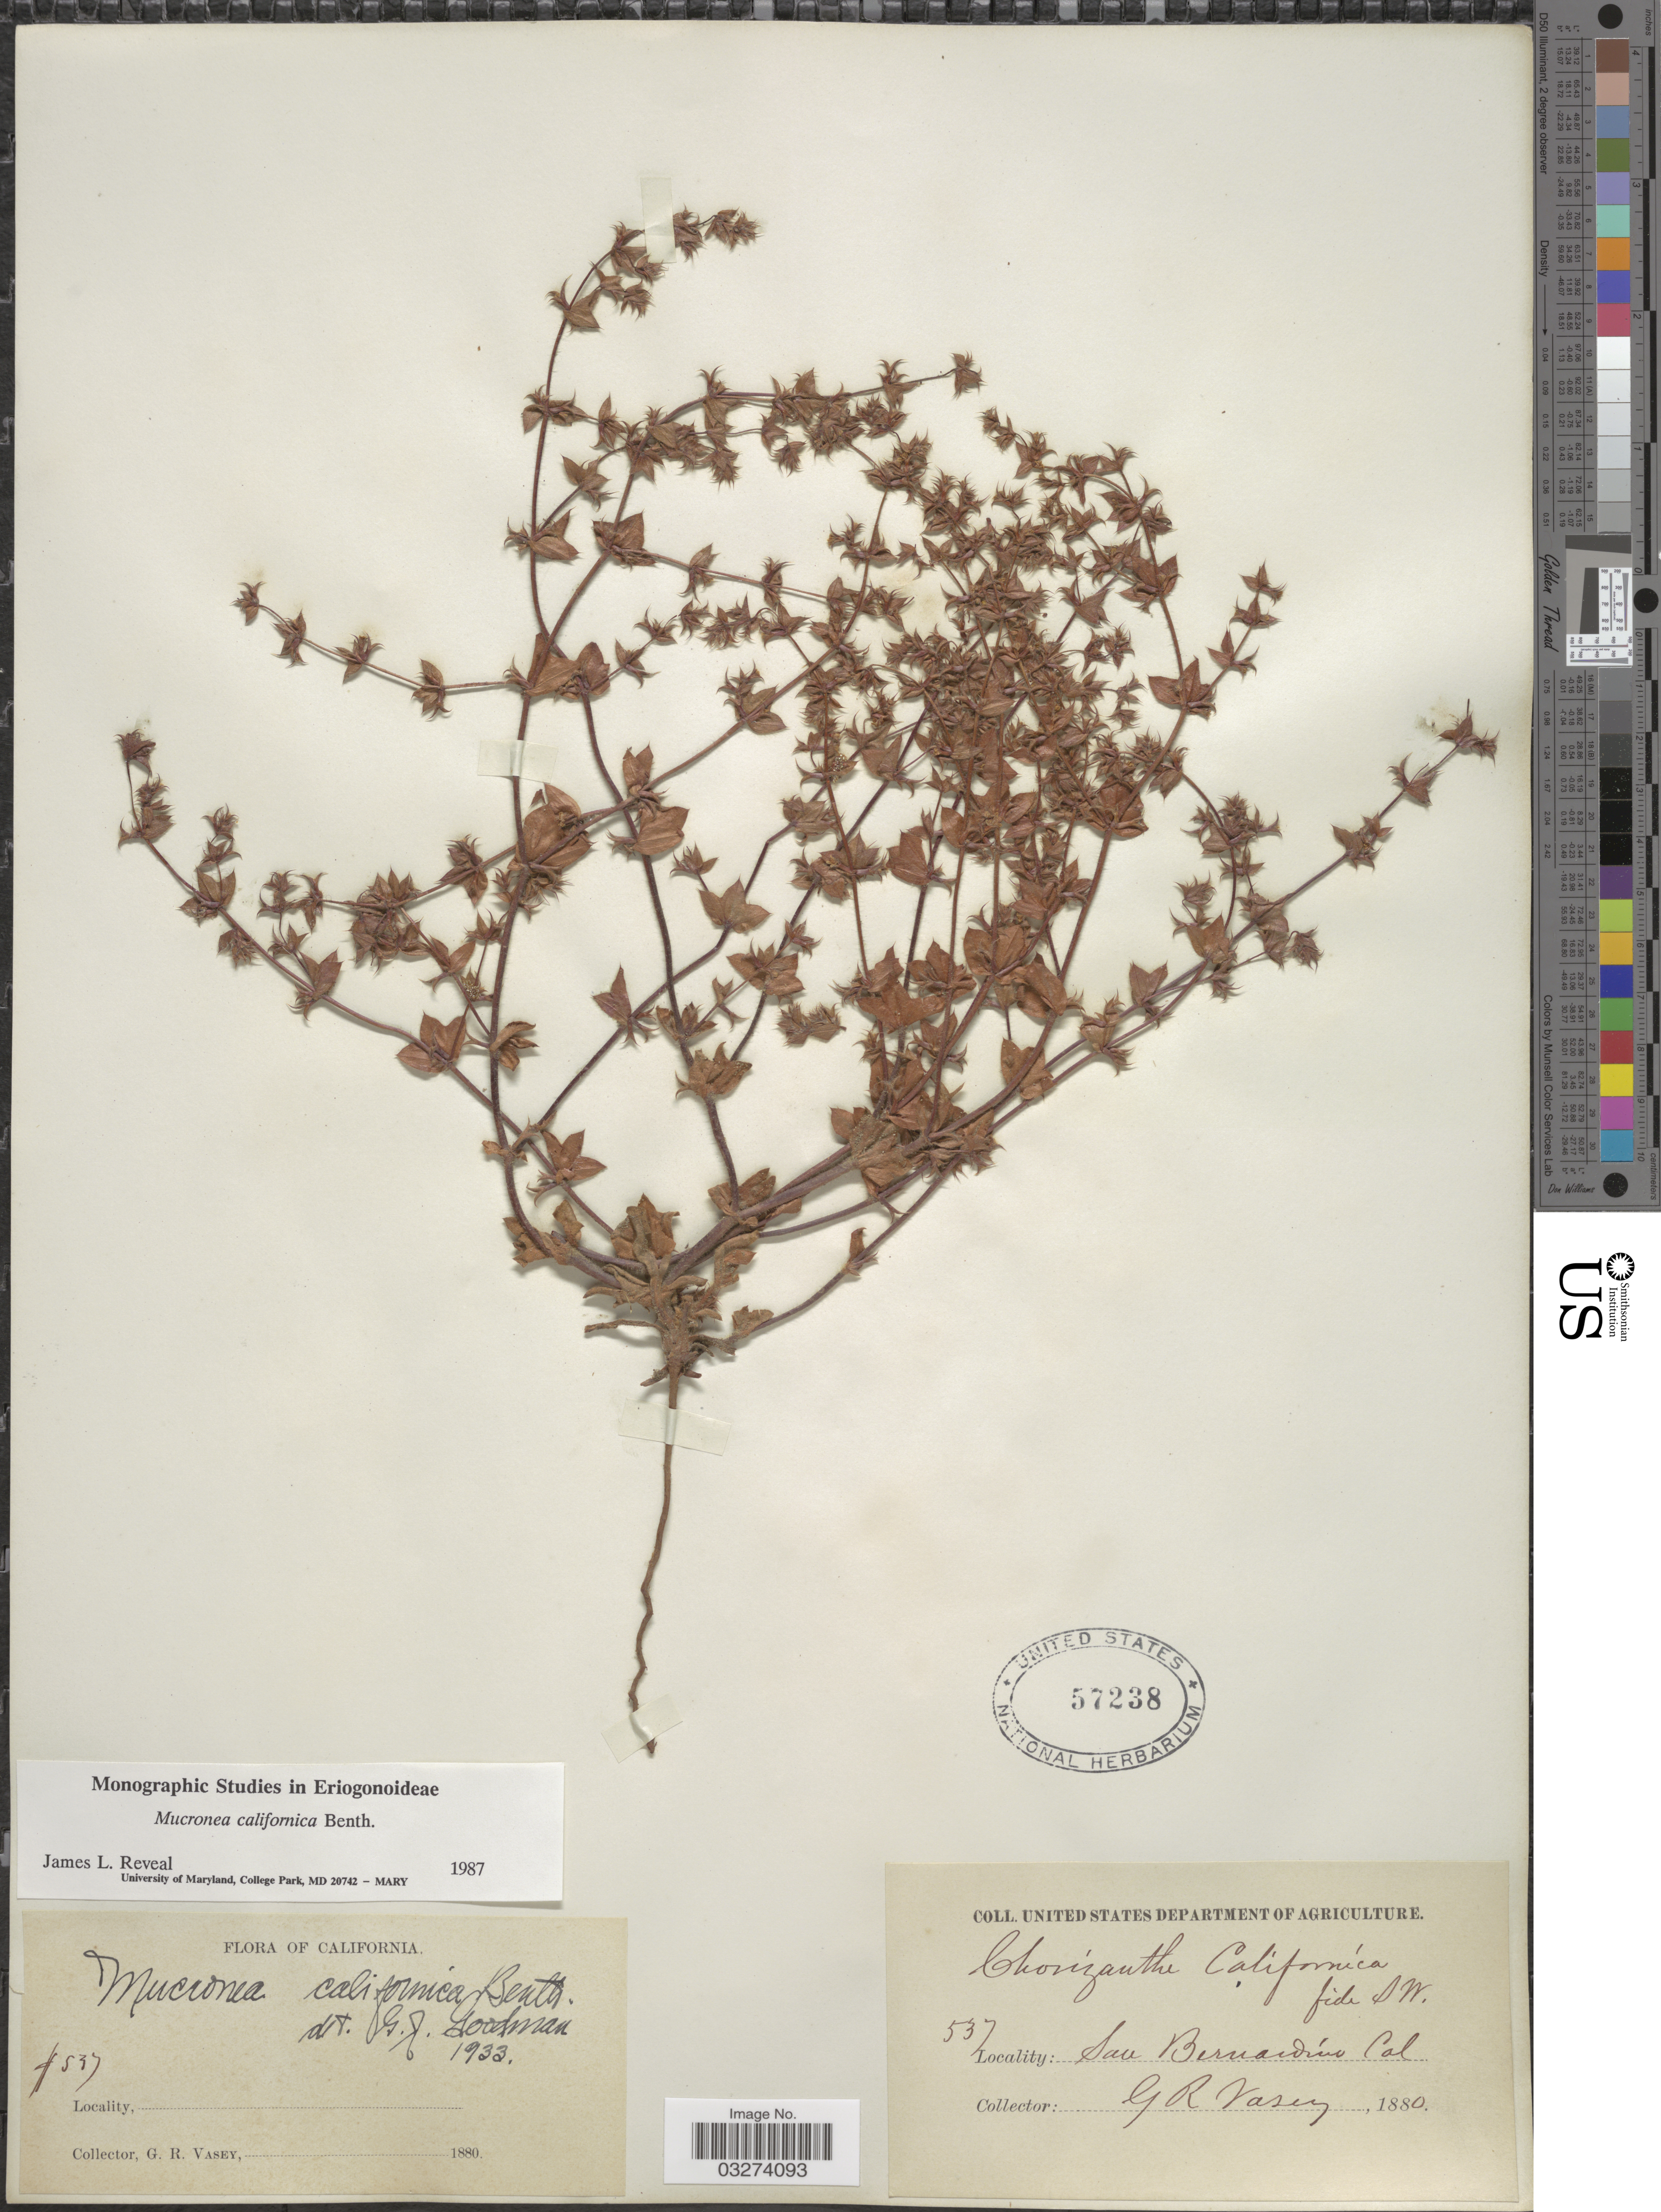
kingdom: Plantae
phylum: Tracheophyta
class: Magnoliopsida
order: Caryophyllales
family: Polygonaceae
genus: Mucronea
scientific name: Mucronea californica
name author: Benth.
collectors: G. R. Vasey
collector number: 537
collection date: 1880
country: United States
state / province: California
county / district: San Bernardino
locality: San Bernardino.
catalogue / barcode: US 57238